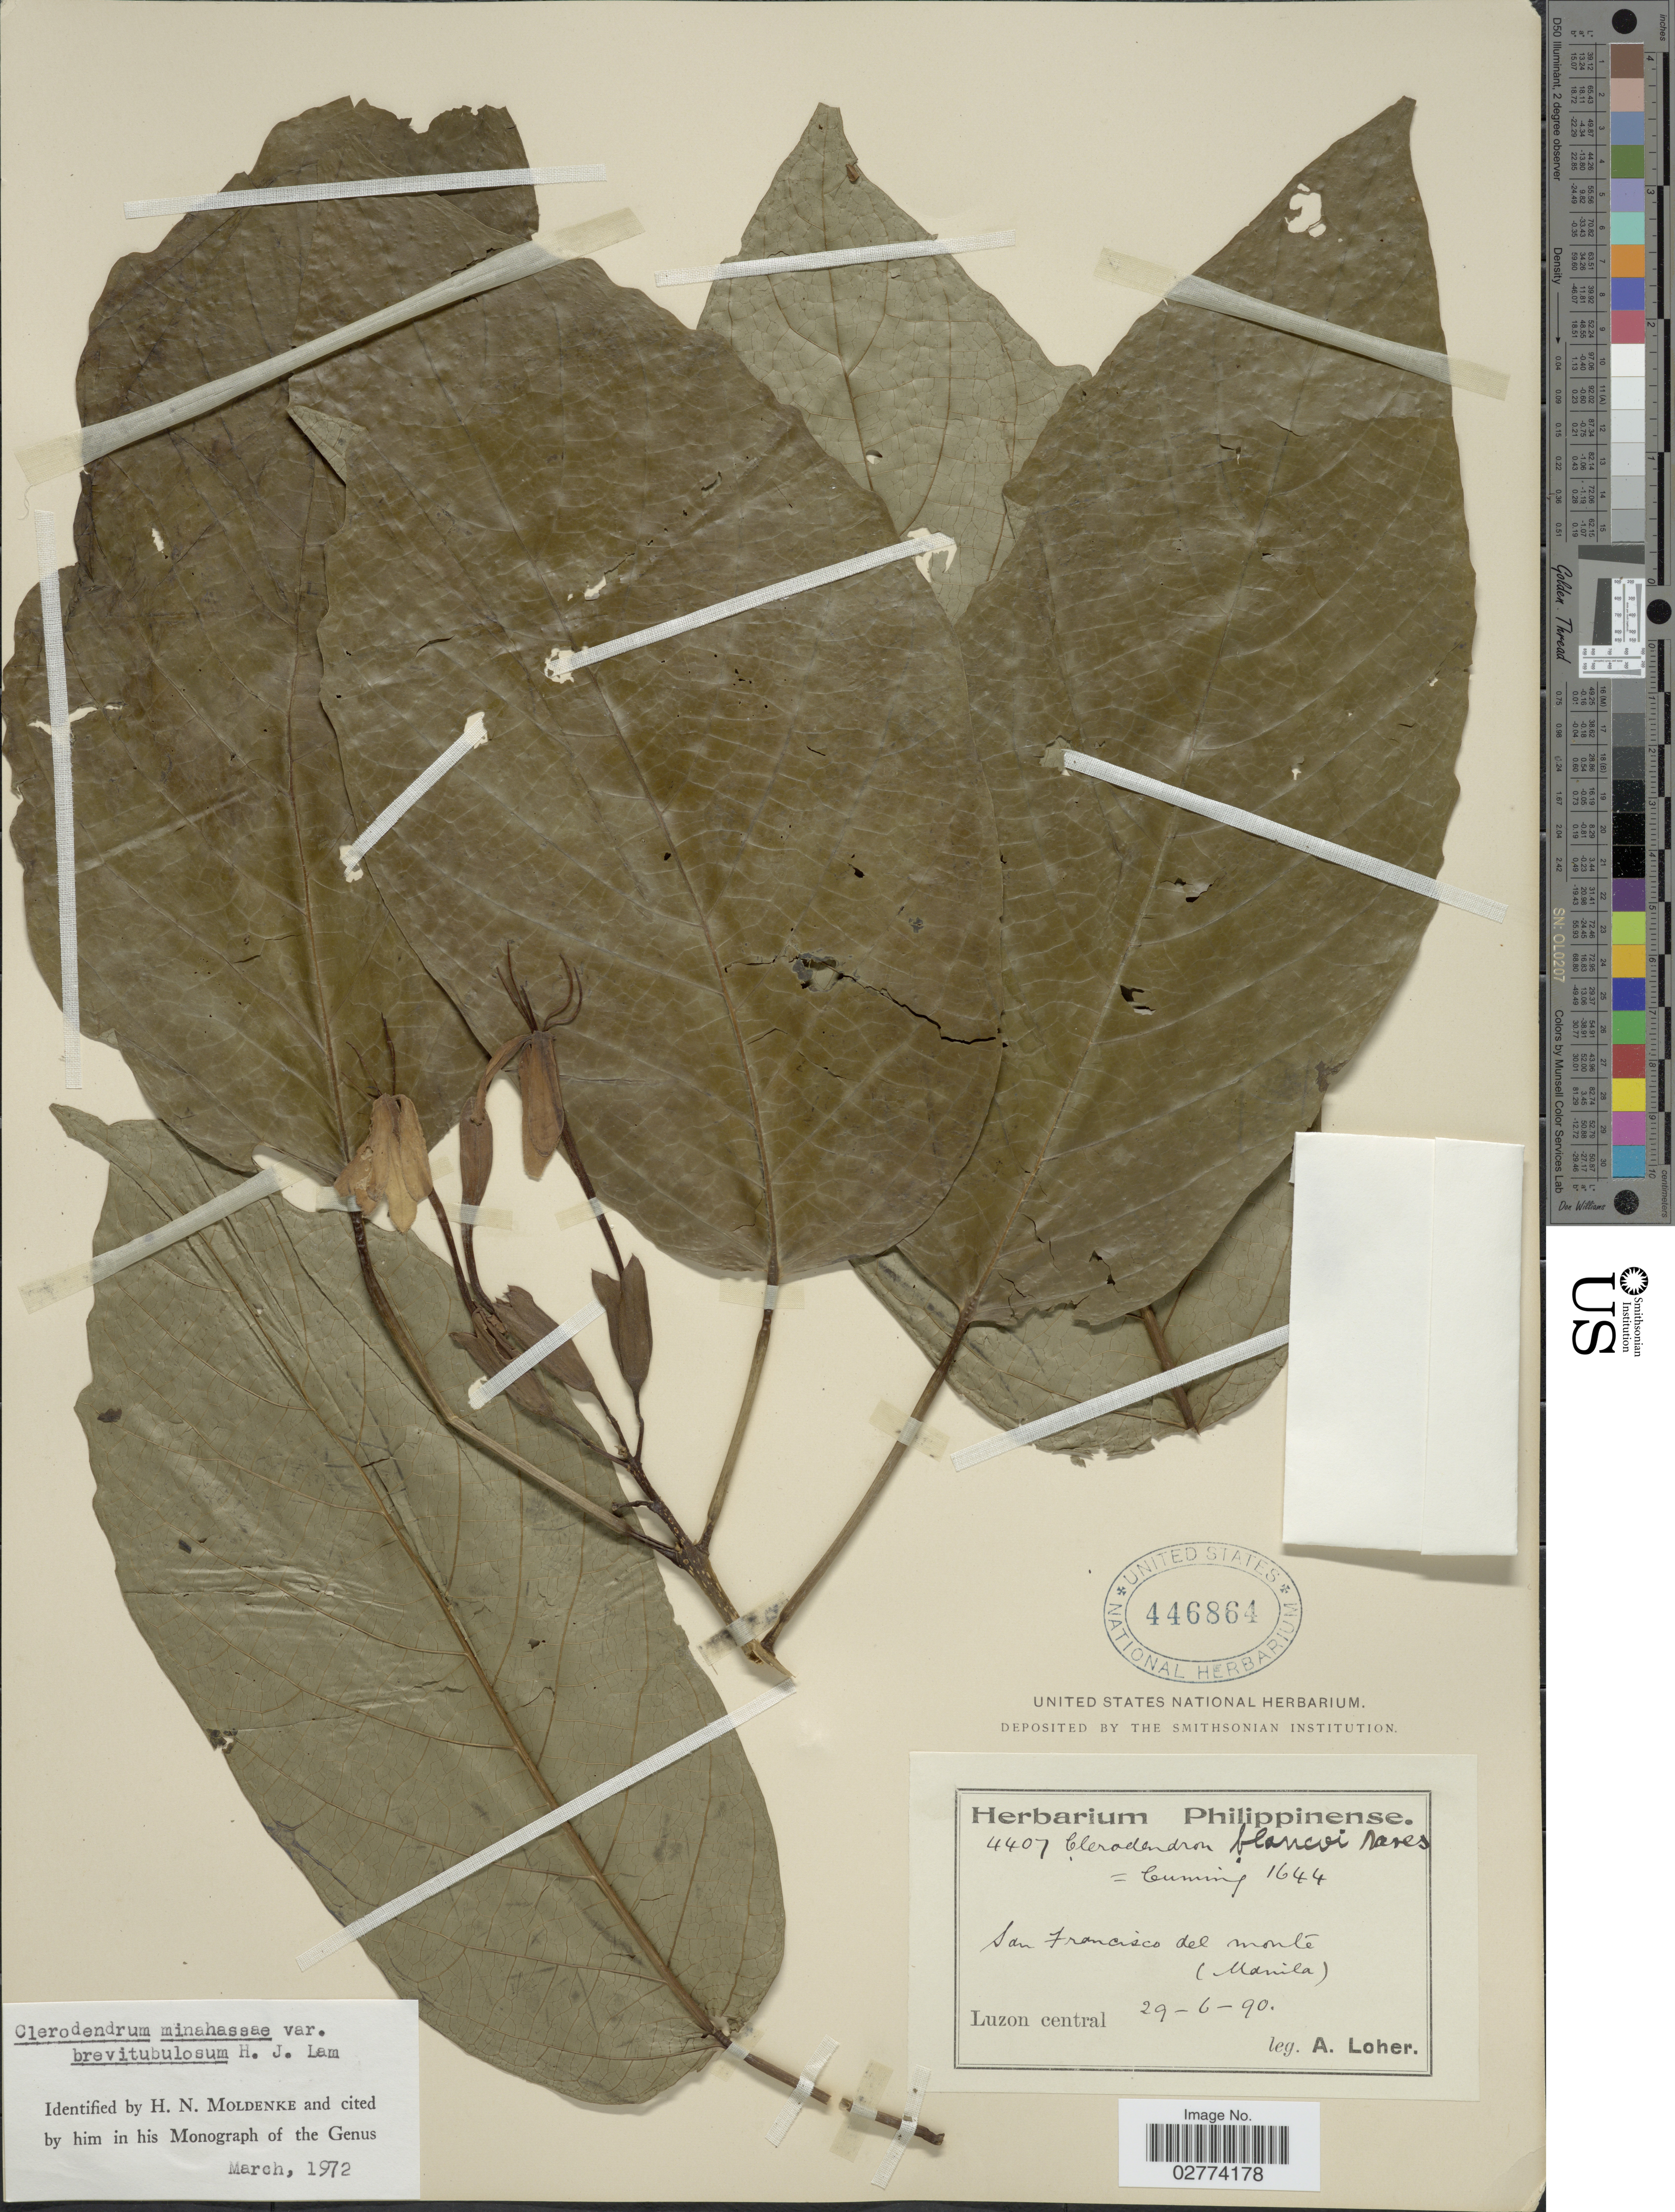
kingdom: Plantae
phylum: Tracheophyta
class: Magnoliopsida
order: Lamiales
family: Lamiaceae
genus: Clerodendrum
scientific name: Clerodendrum minahassae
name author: Teysm. & Binn.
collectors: A. Loher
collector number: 4407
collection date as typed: Transcribed d/m/y: 29/6/90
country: Philippines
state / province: Central Luzon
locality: San Francisco del Monte (Manila)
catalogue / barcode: US 446864